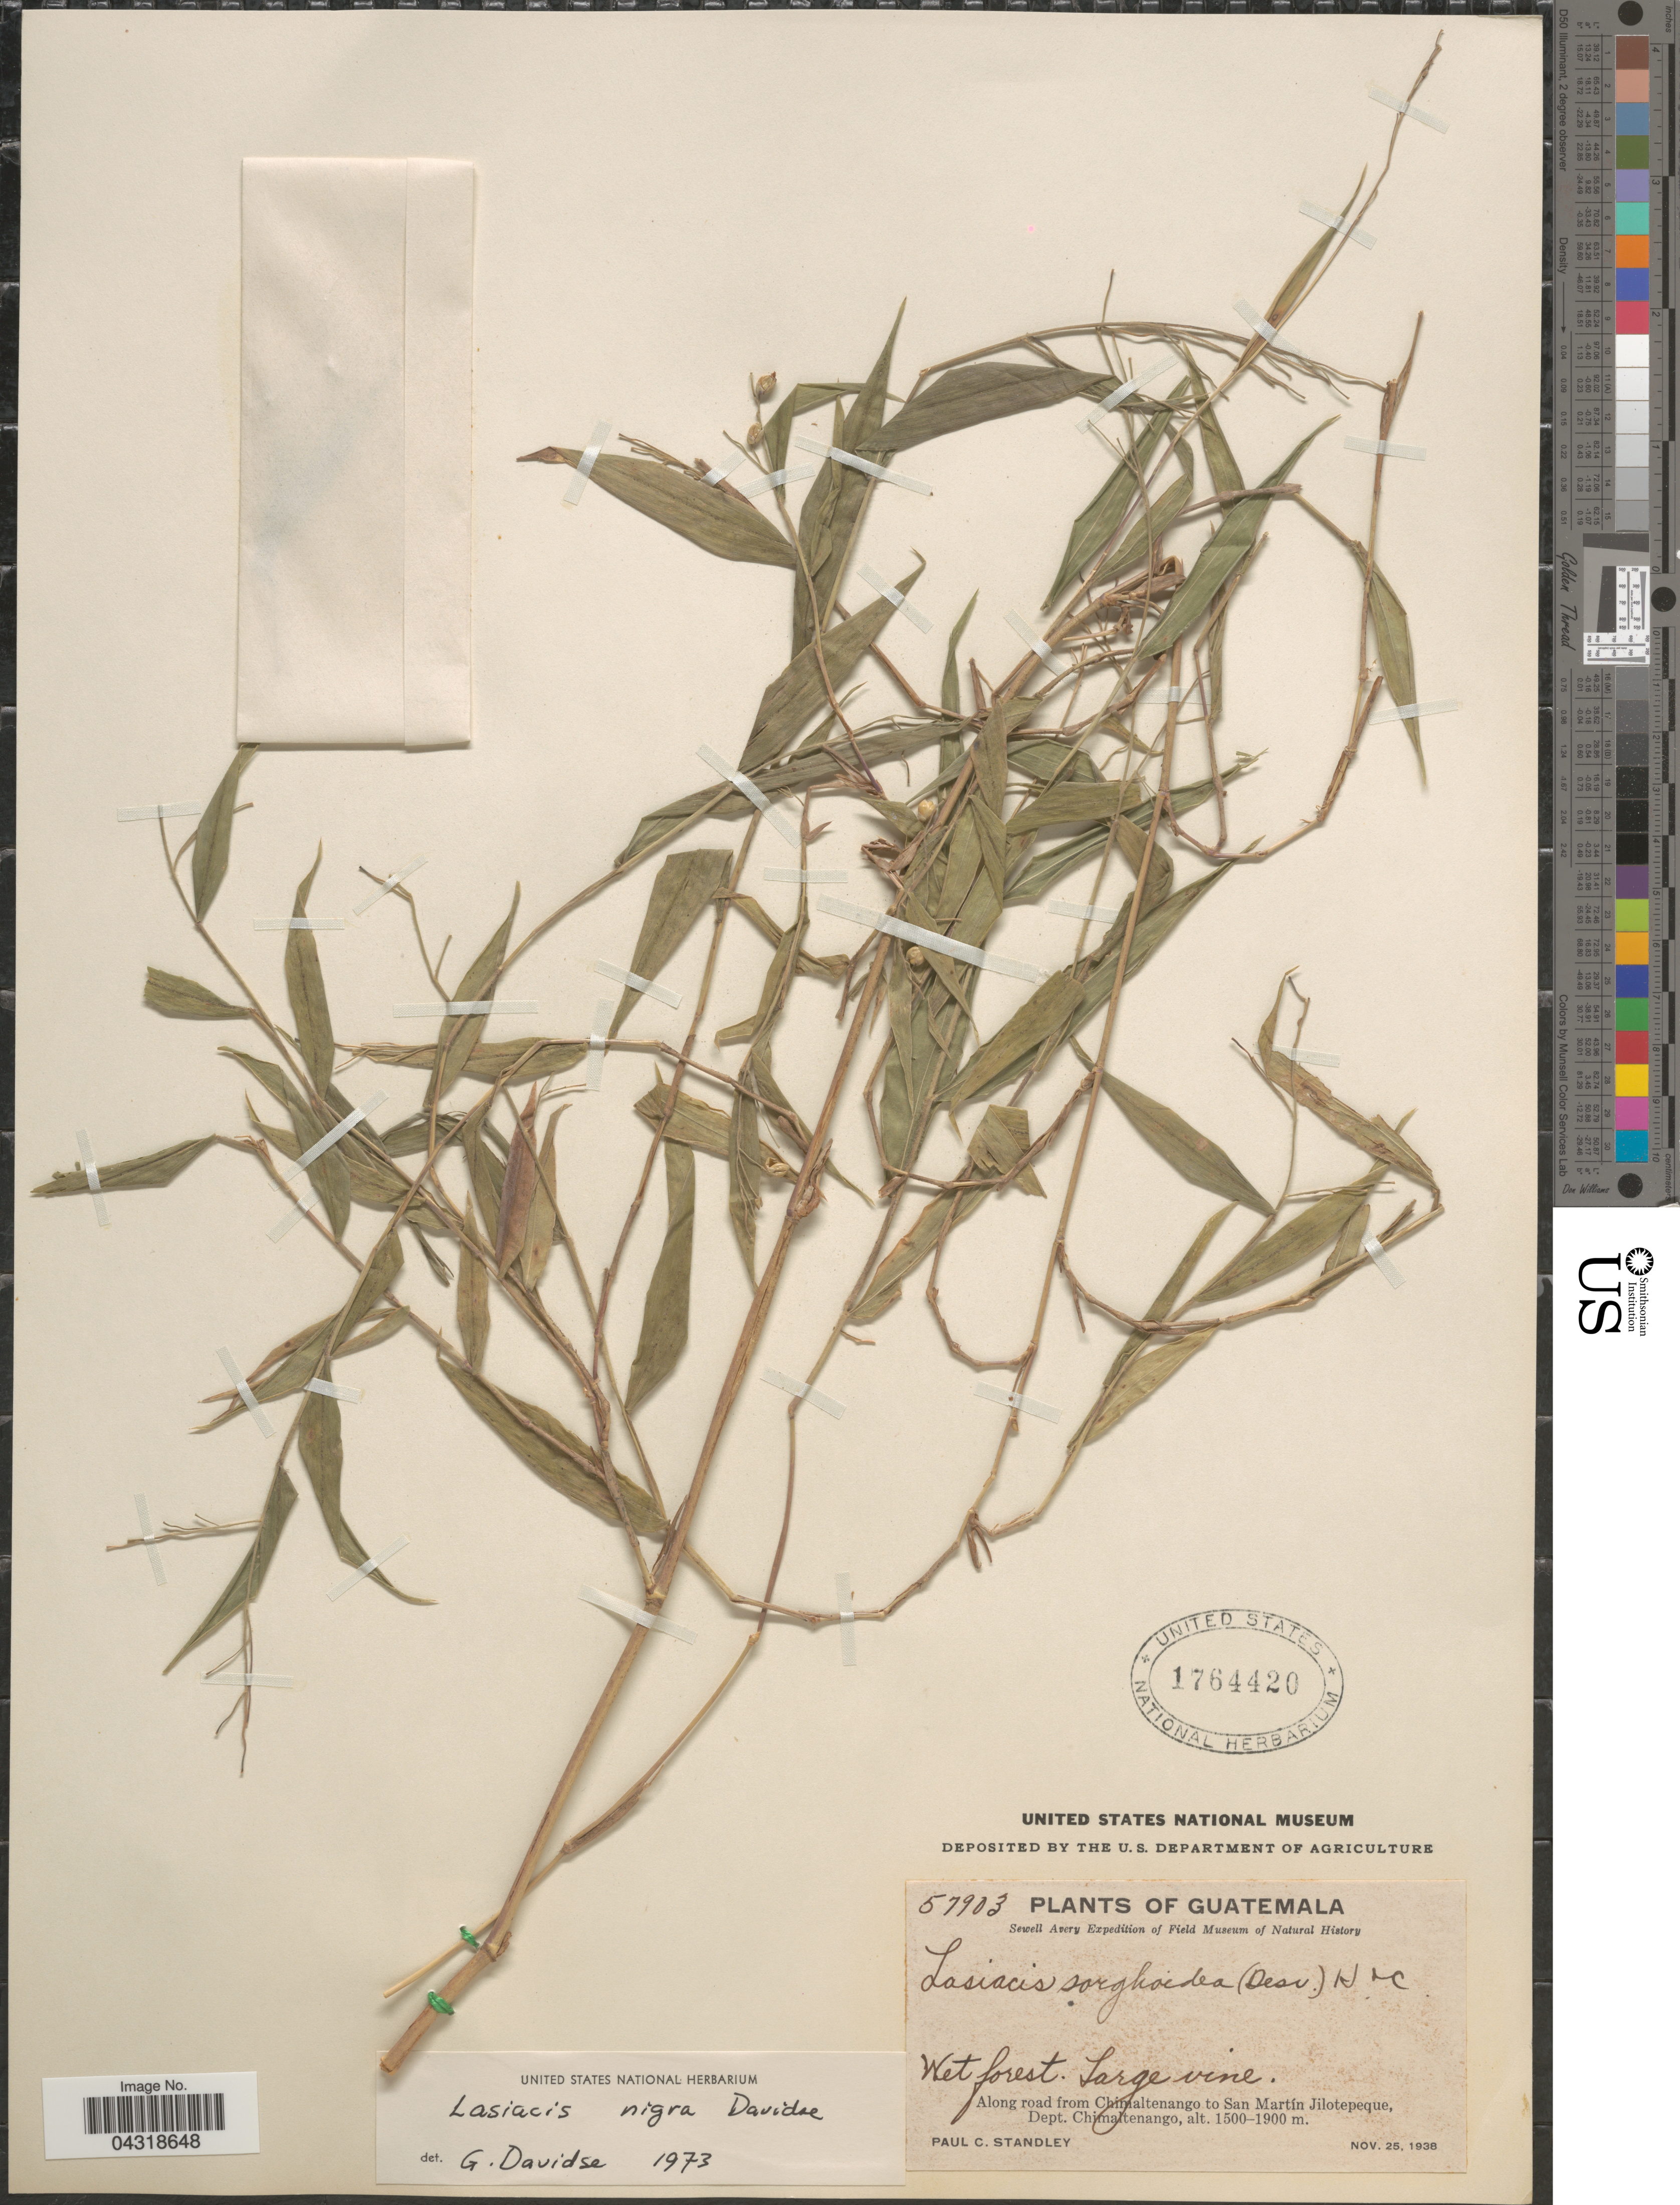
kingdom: Plantae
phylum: Tracheophyta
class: Liliopsida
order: Poales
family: Poaceae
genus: Lasiacis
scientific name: Lasiacis nigra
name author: Davidse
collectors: P. C. Standley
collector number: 57903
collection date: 1938-11-25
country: Guatemala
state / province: Chimaltenango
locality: Sewell Avery Expedition. Along road from Chimaltenango to San Martín Jilotepeque, Dept. Chimaltenango.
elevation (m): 1500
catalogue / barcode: US 1764420